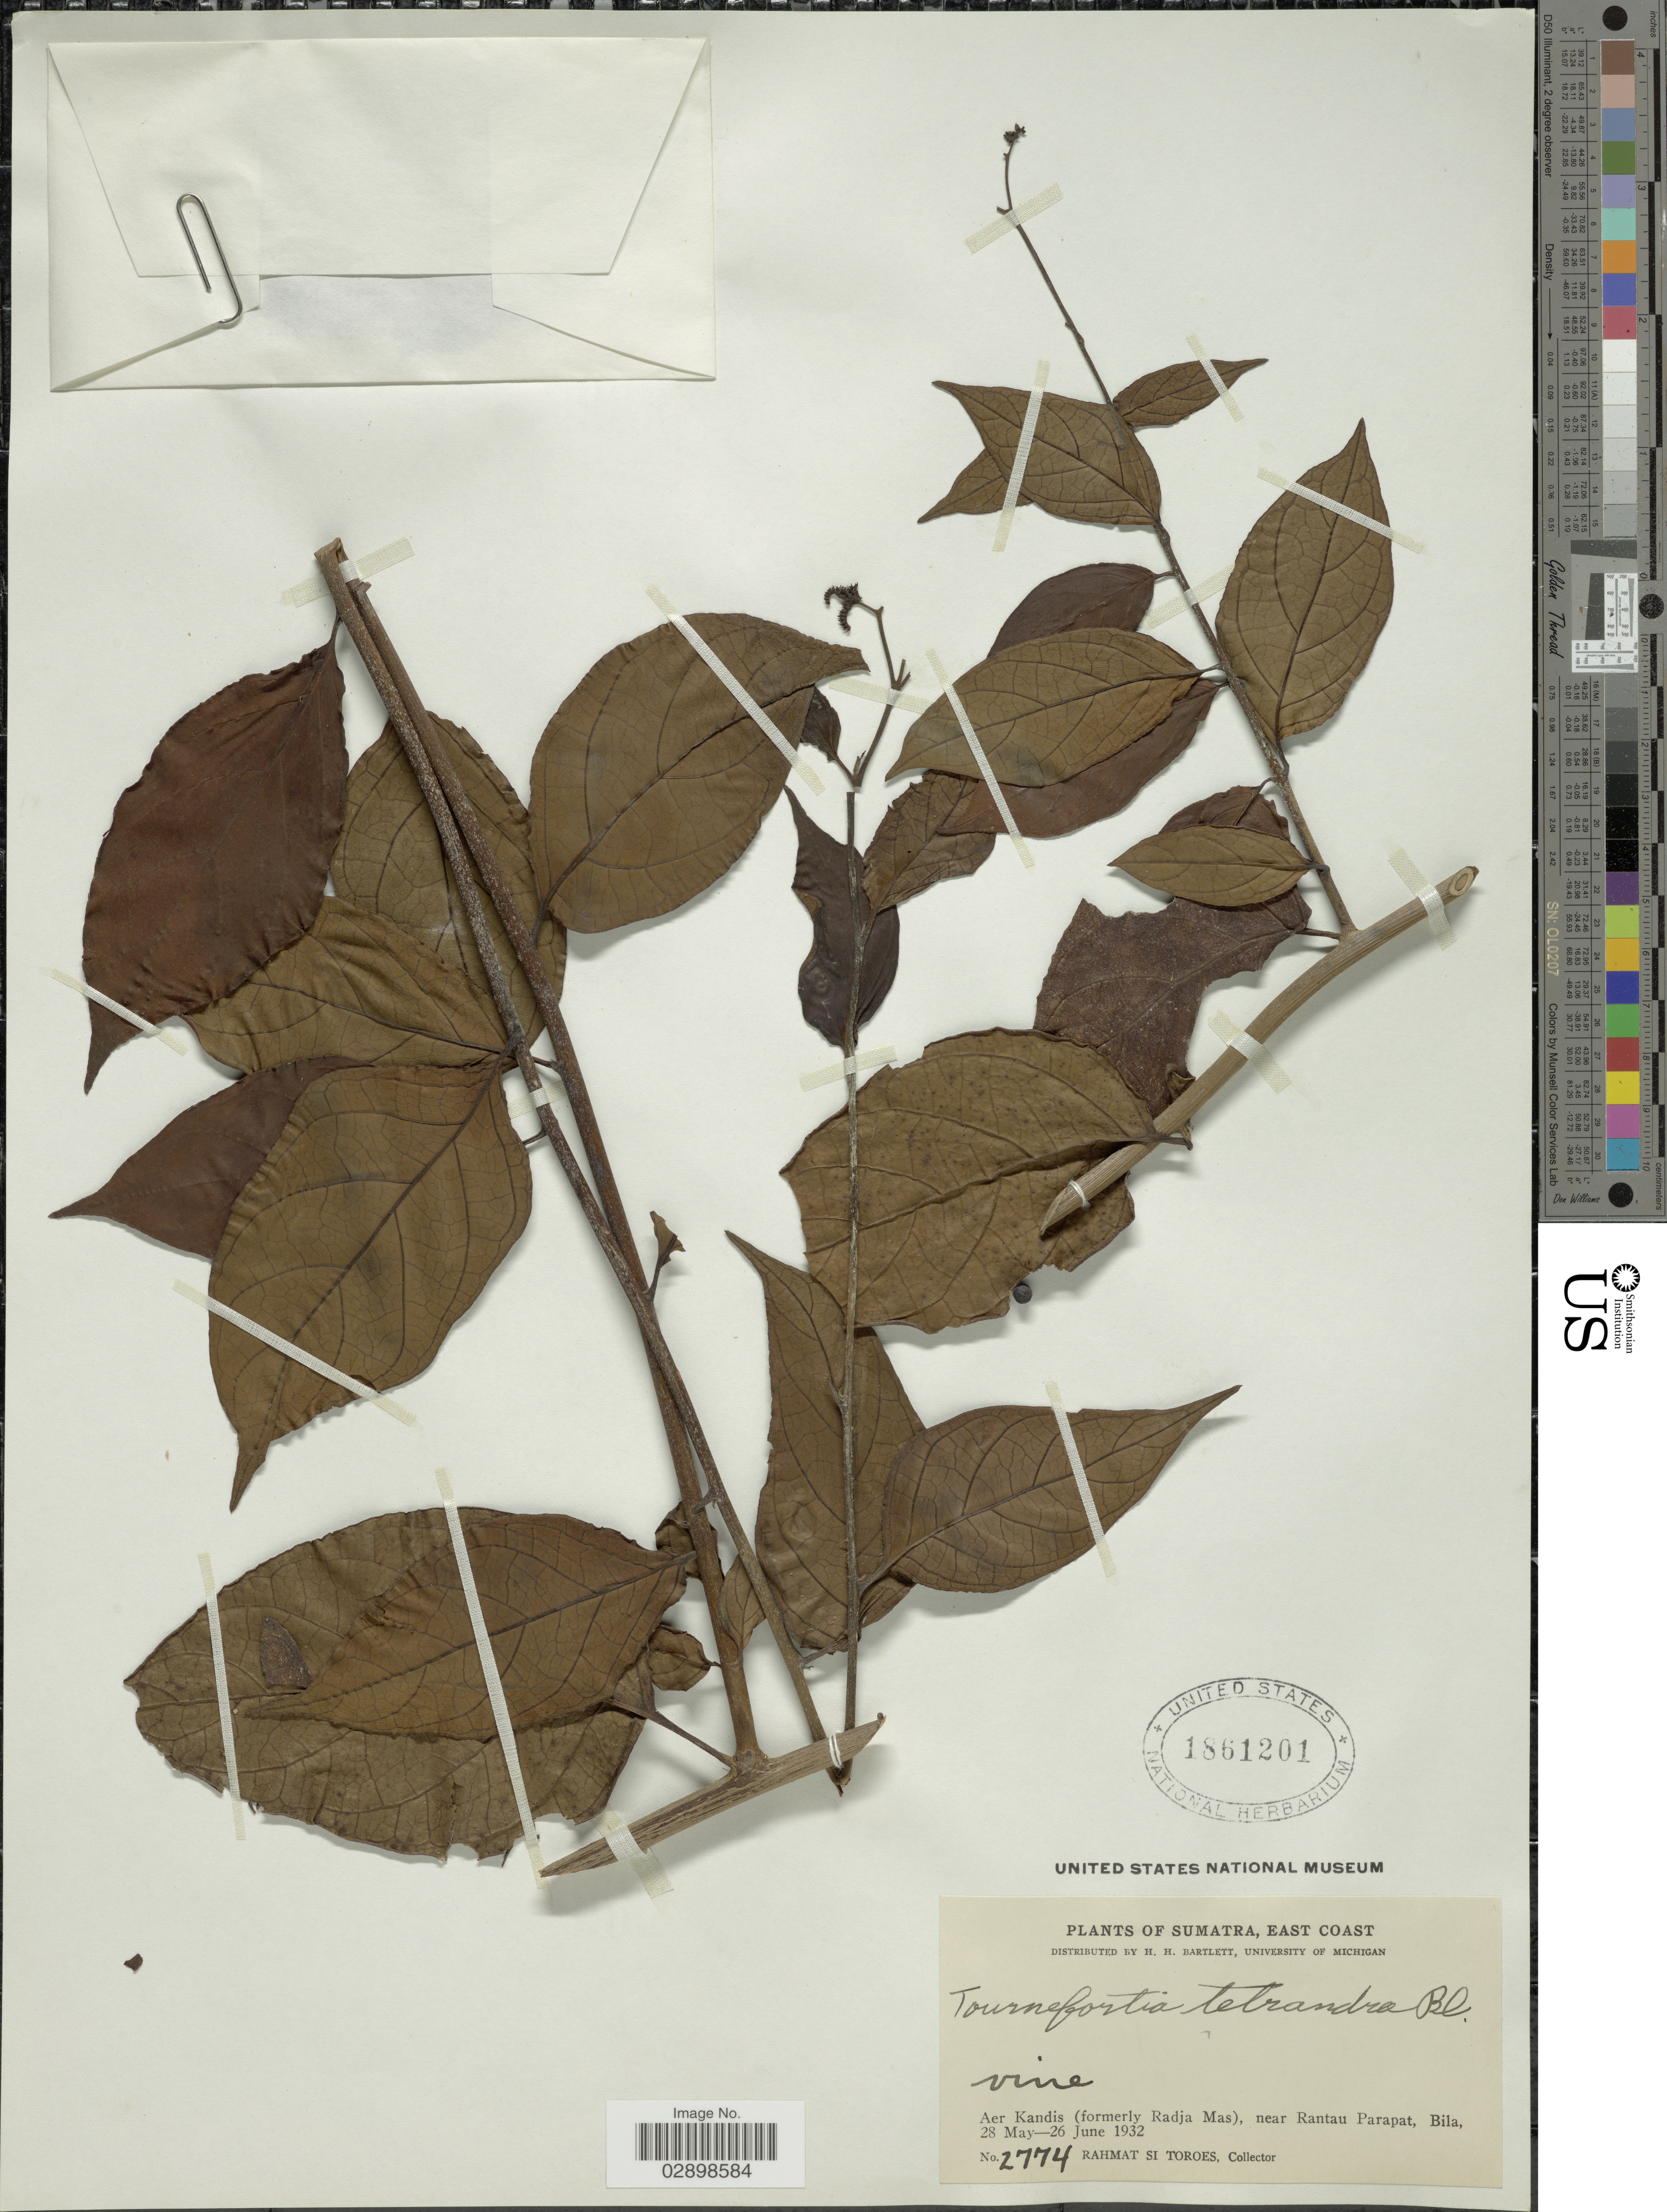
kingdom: Plantae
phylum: Tracheophyta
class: Magnoliopsida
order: Boraginales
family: Heliotropiaceae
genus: Tournefortia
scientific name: Tournefortia tetrandra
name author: Blume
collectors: Rahmat Si Boeea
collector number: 2774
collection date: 1932-05-28/1932-06-26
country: Indonesia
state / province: Sumatra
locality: East Coast. Aer Kandis (formerly Radja Mas), near Rantau Parapat, Bila.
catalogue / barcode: US 1861201